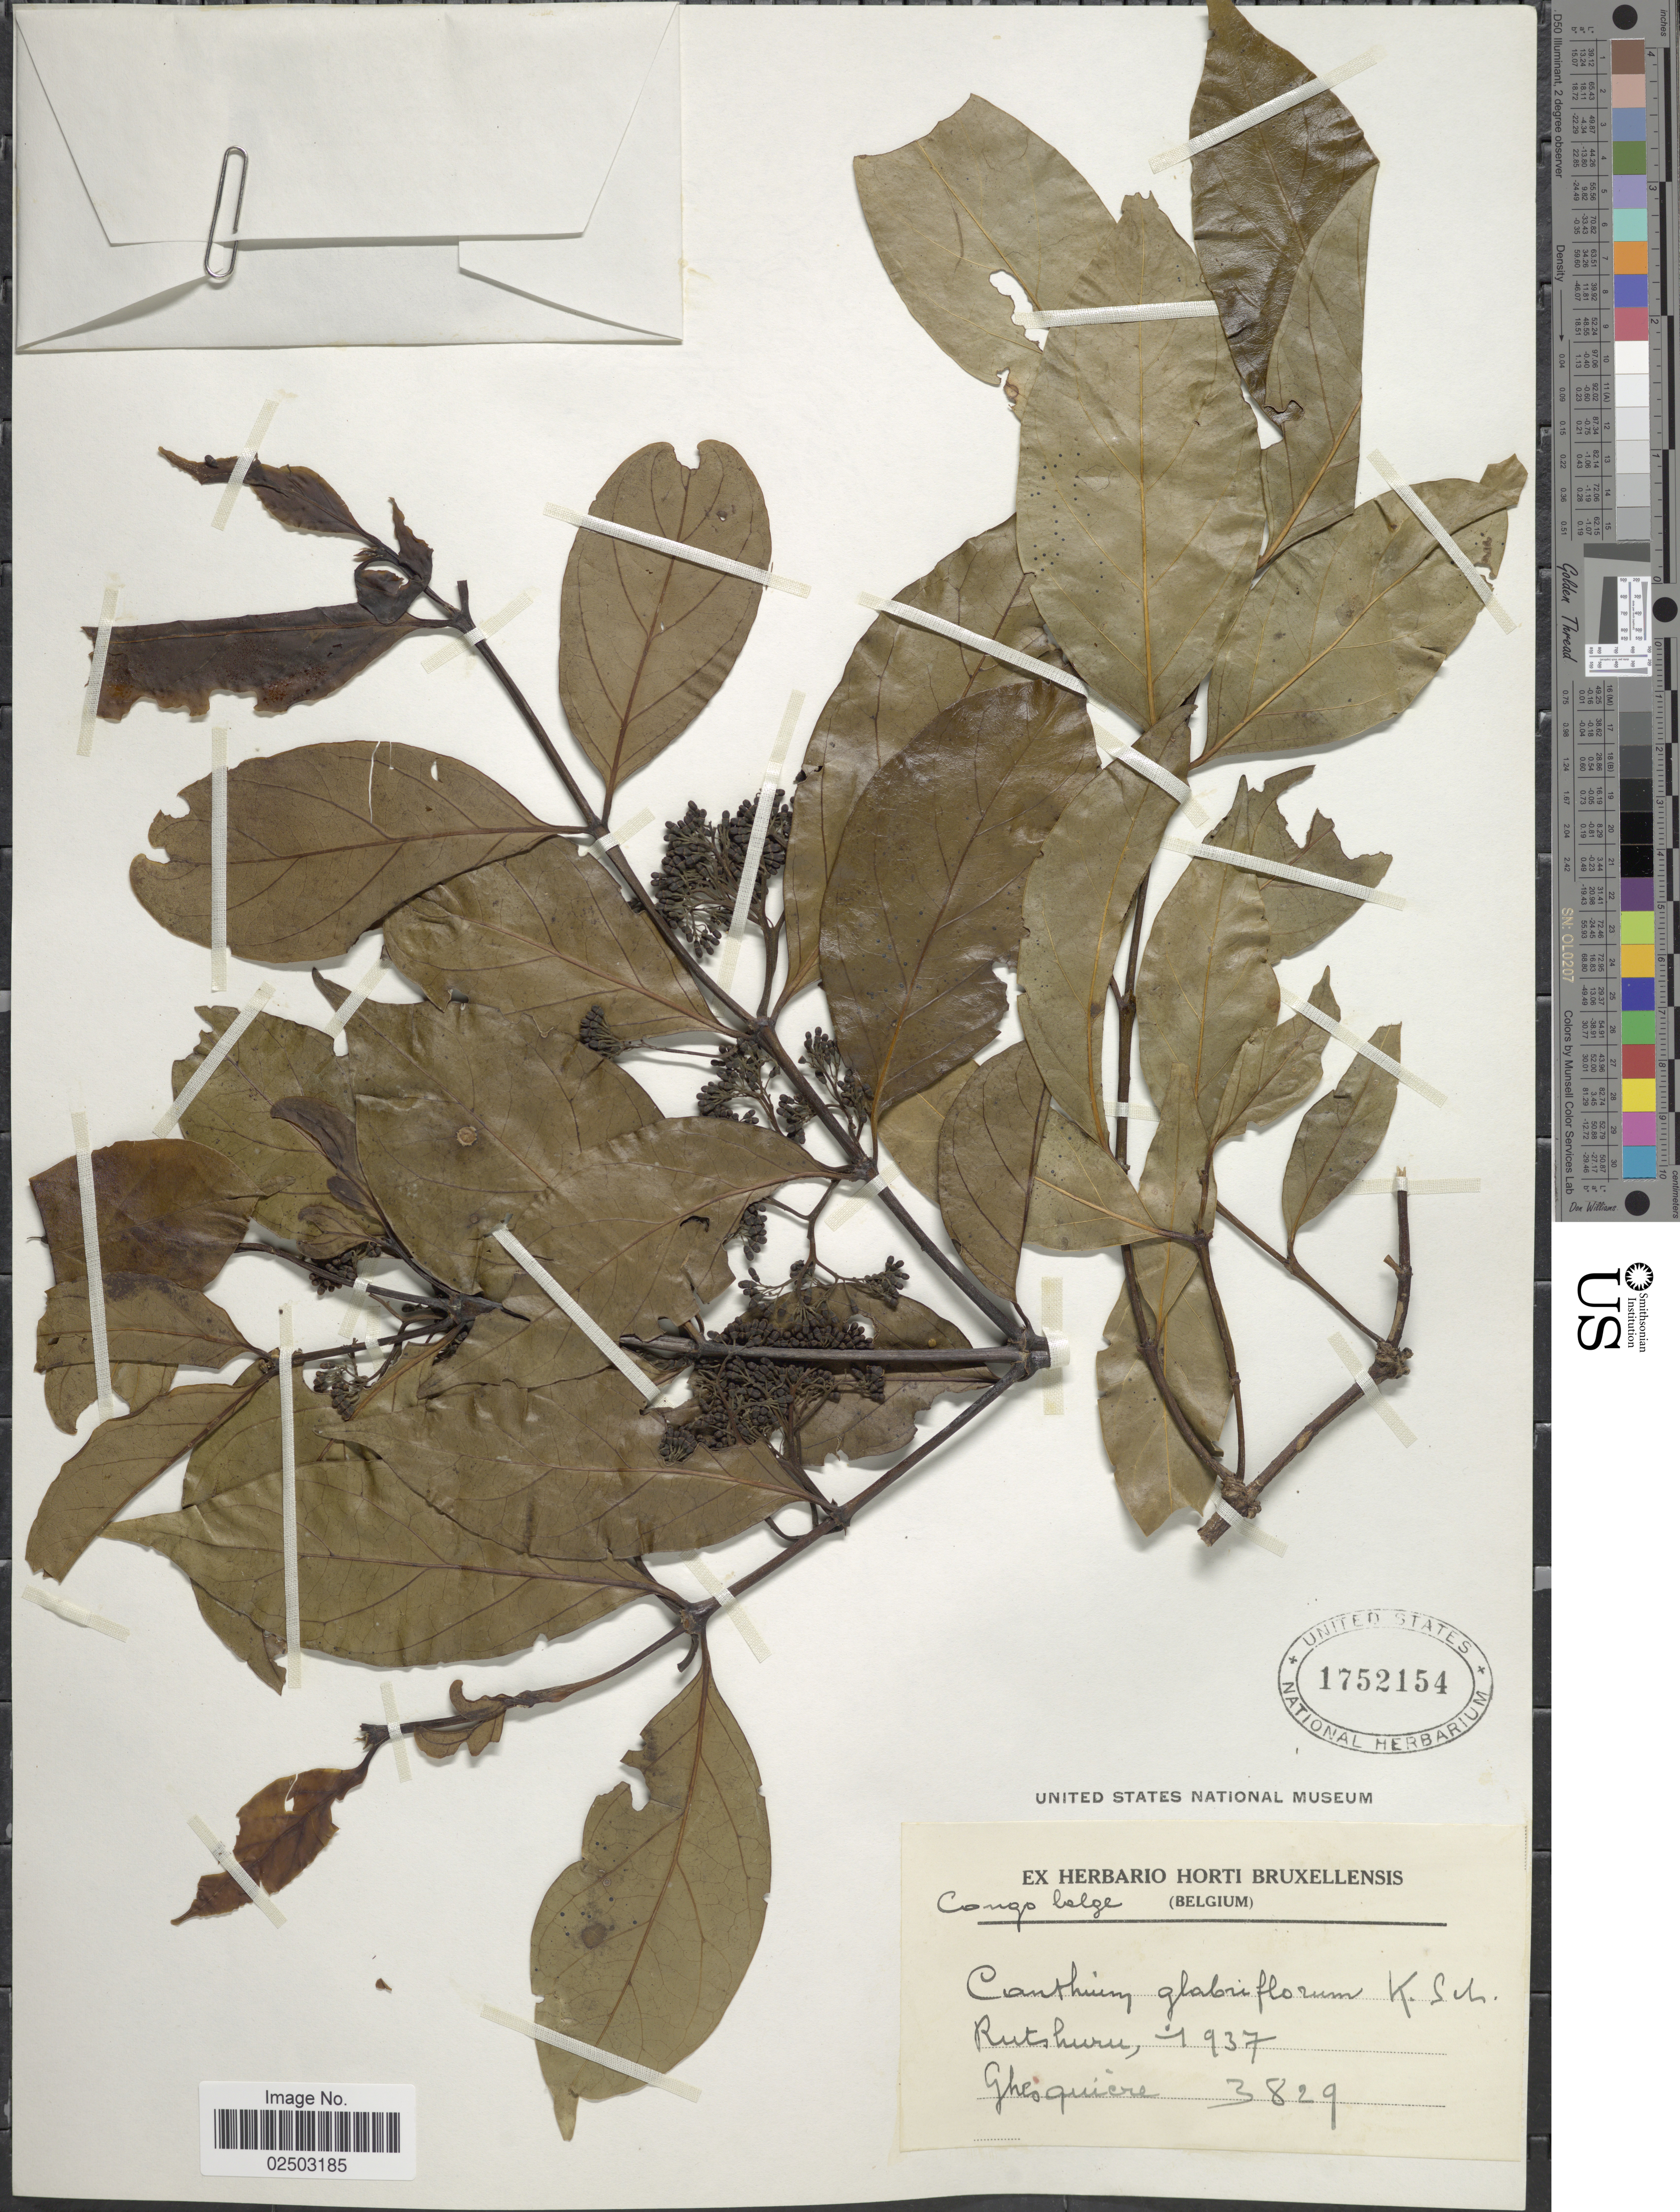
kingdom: Plantae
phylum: Tracheophyta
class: Magnoliopsida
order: Gentianales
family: Rubiaceae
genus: Canthium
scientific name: Canthium glabriflorum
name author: Hiern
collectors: Ghesquière.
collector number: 3829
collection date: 1937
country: Congo, Democratic Republic of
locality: Congo Belge, Rutshuru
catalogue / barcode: US 1752154